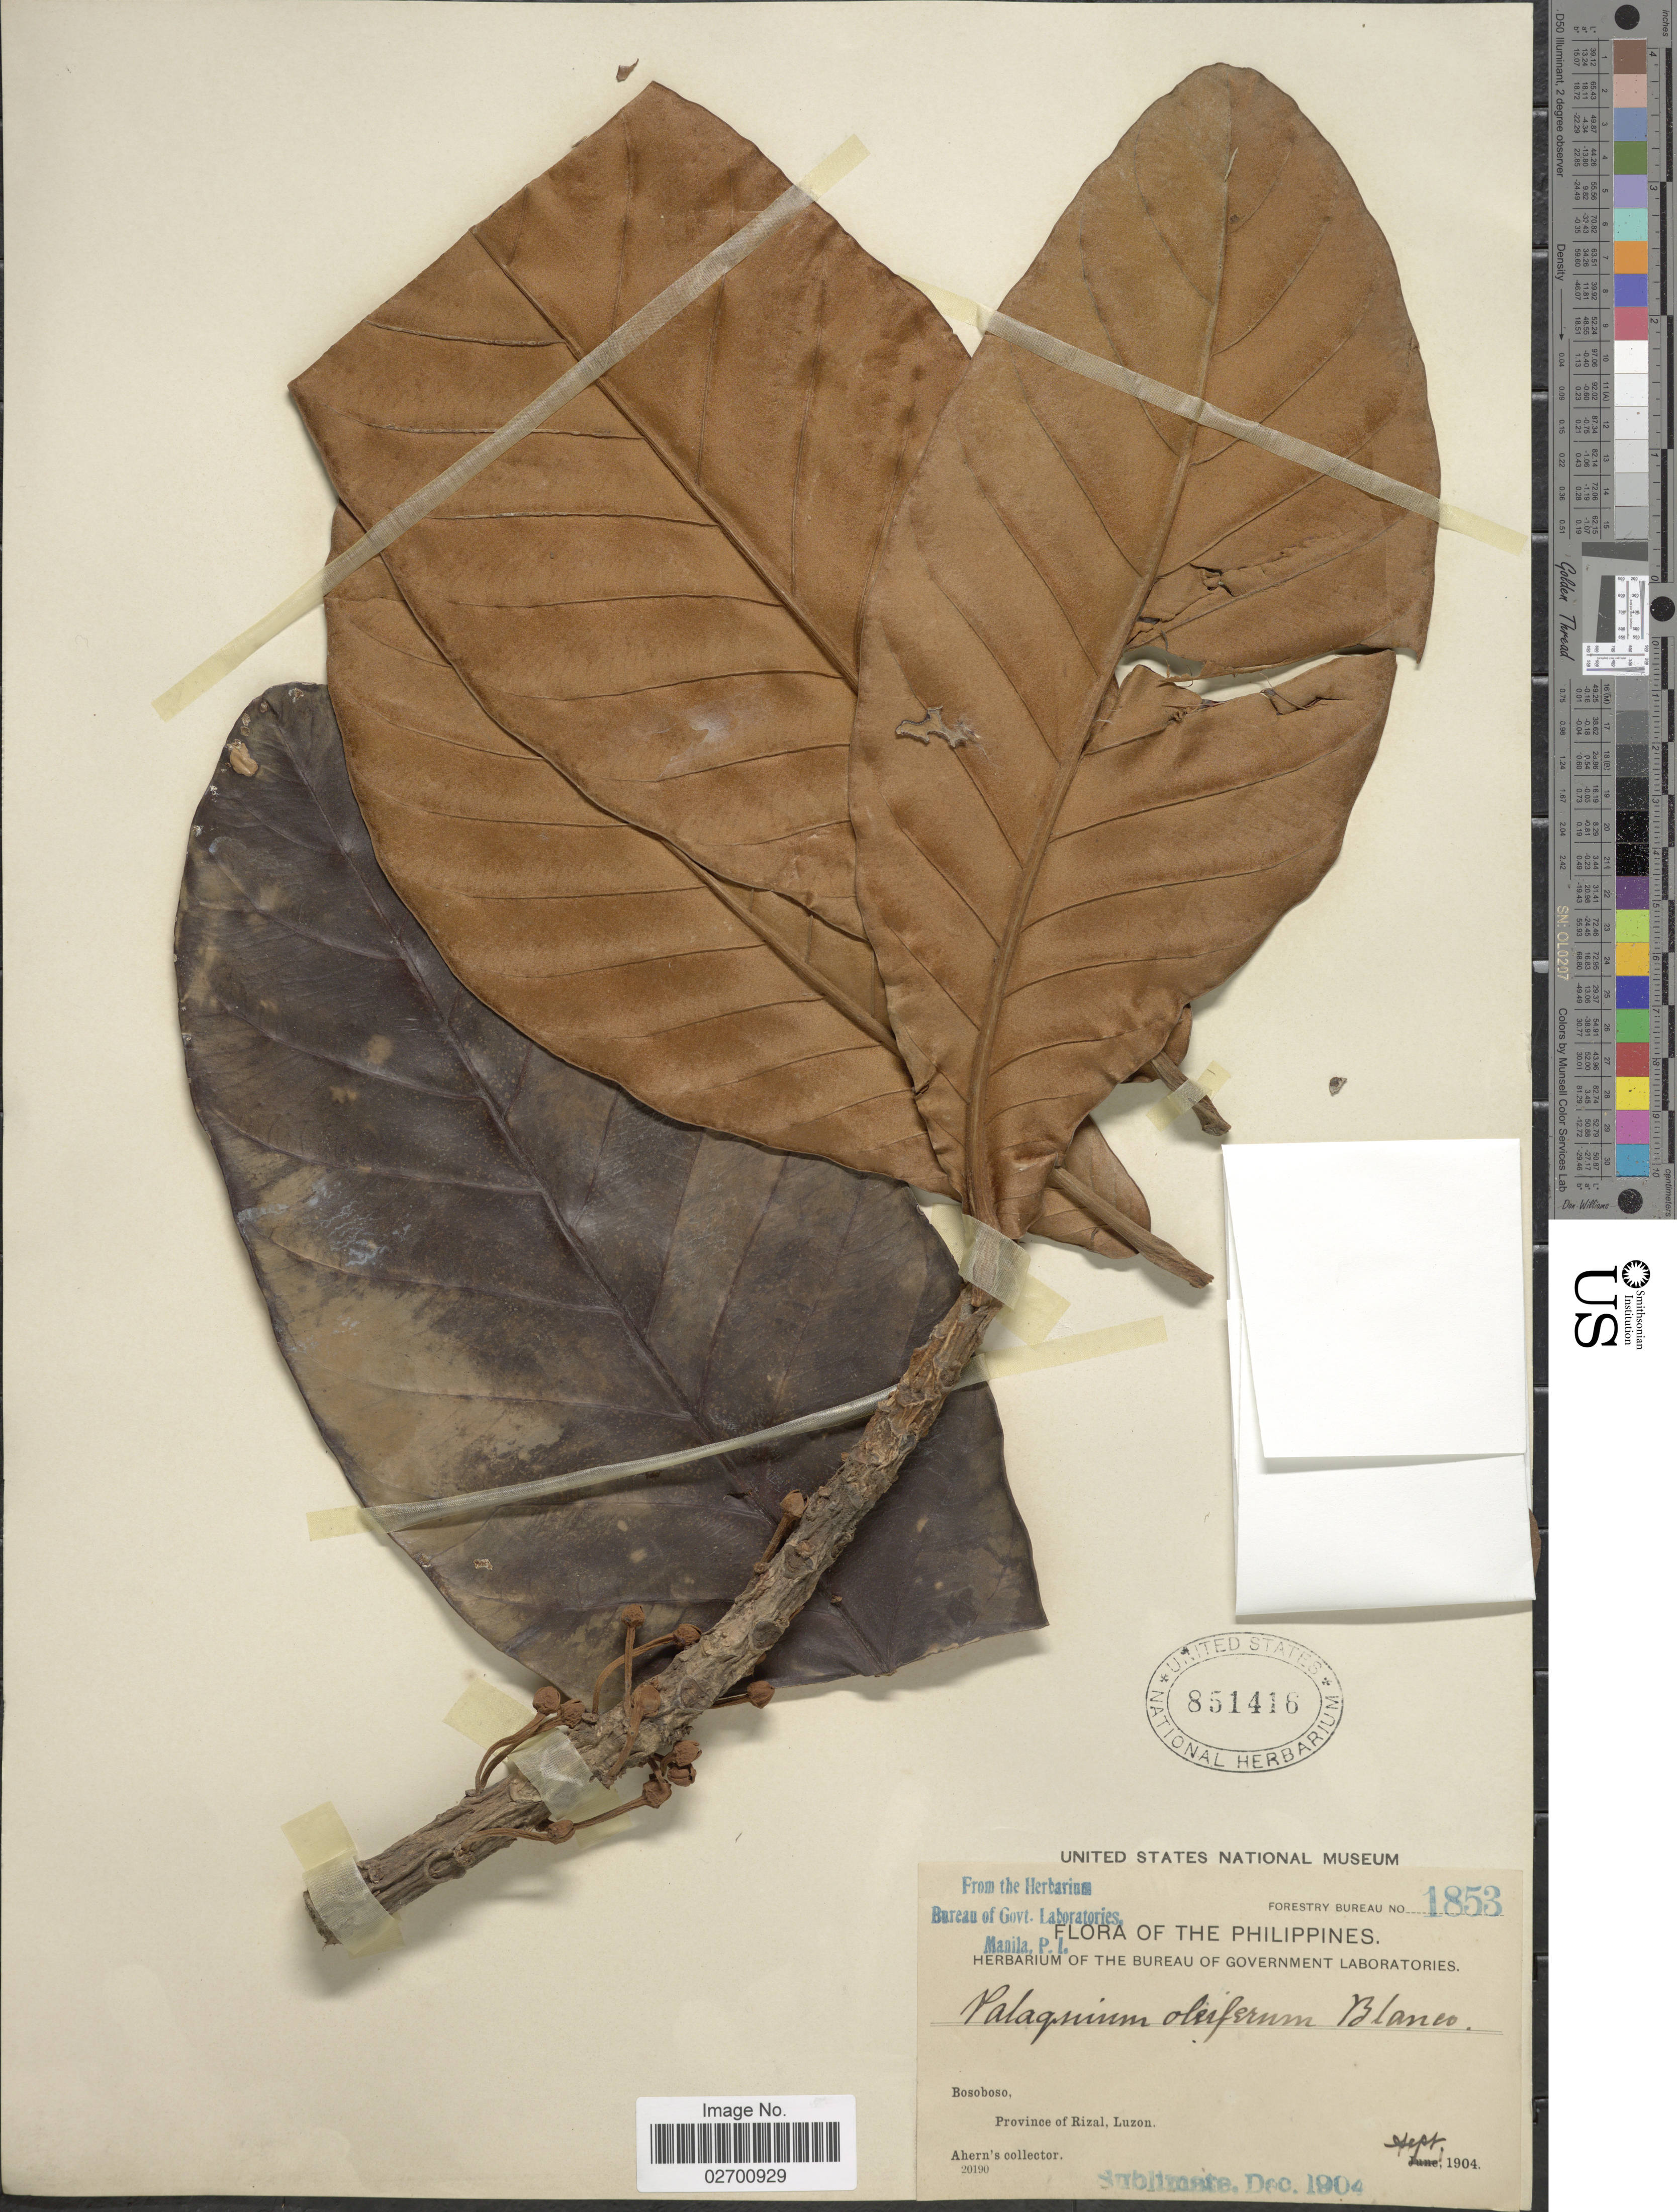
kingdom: Plantae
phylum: Tracheophyta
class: Magnoliopsida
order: Ericales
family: Sapotaceae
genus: Palaquium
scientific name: Palaquium philippense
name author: (Perr.) C.B. Rob.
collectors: Ahern's collector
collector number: Forestry Bureau 1853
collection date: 1904-09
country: Philippines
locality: Bosoboso, Province of Rizal, Luzon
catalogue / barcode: US 851416